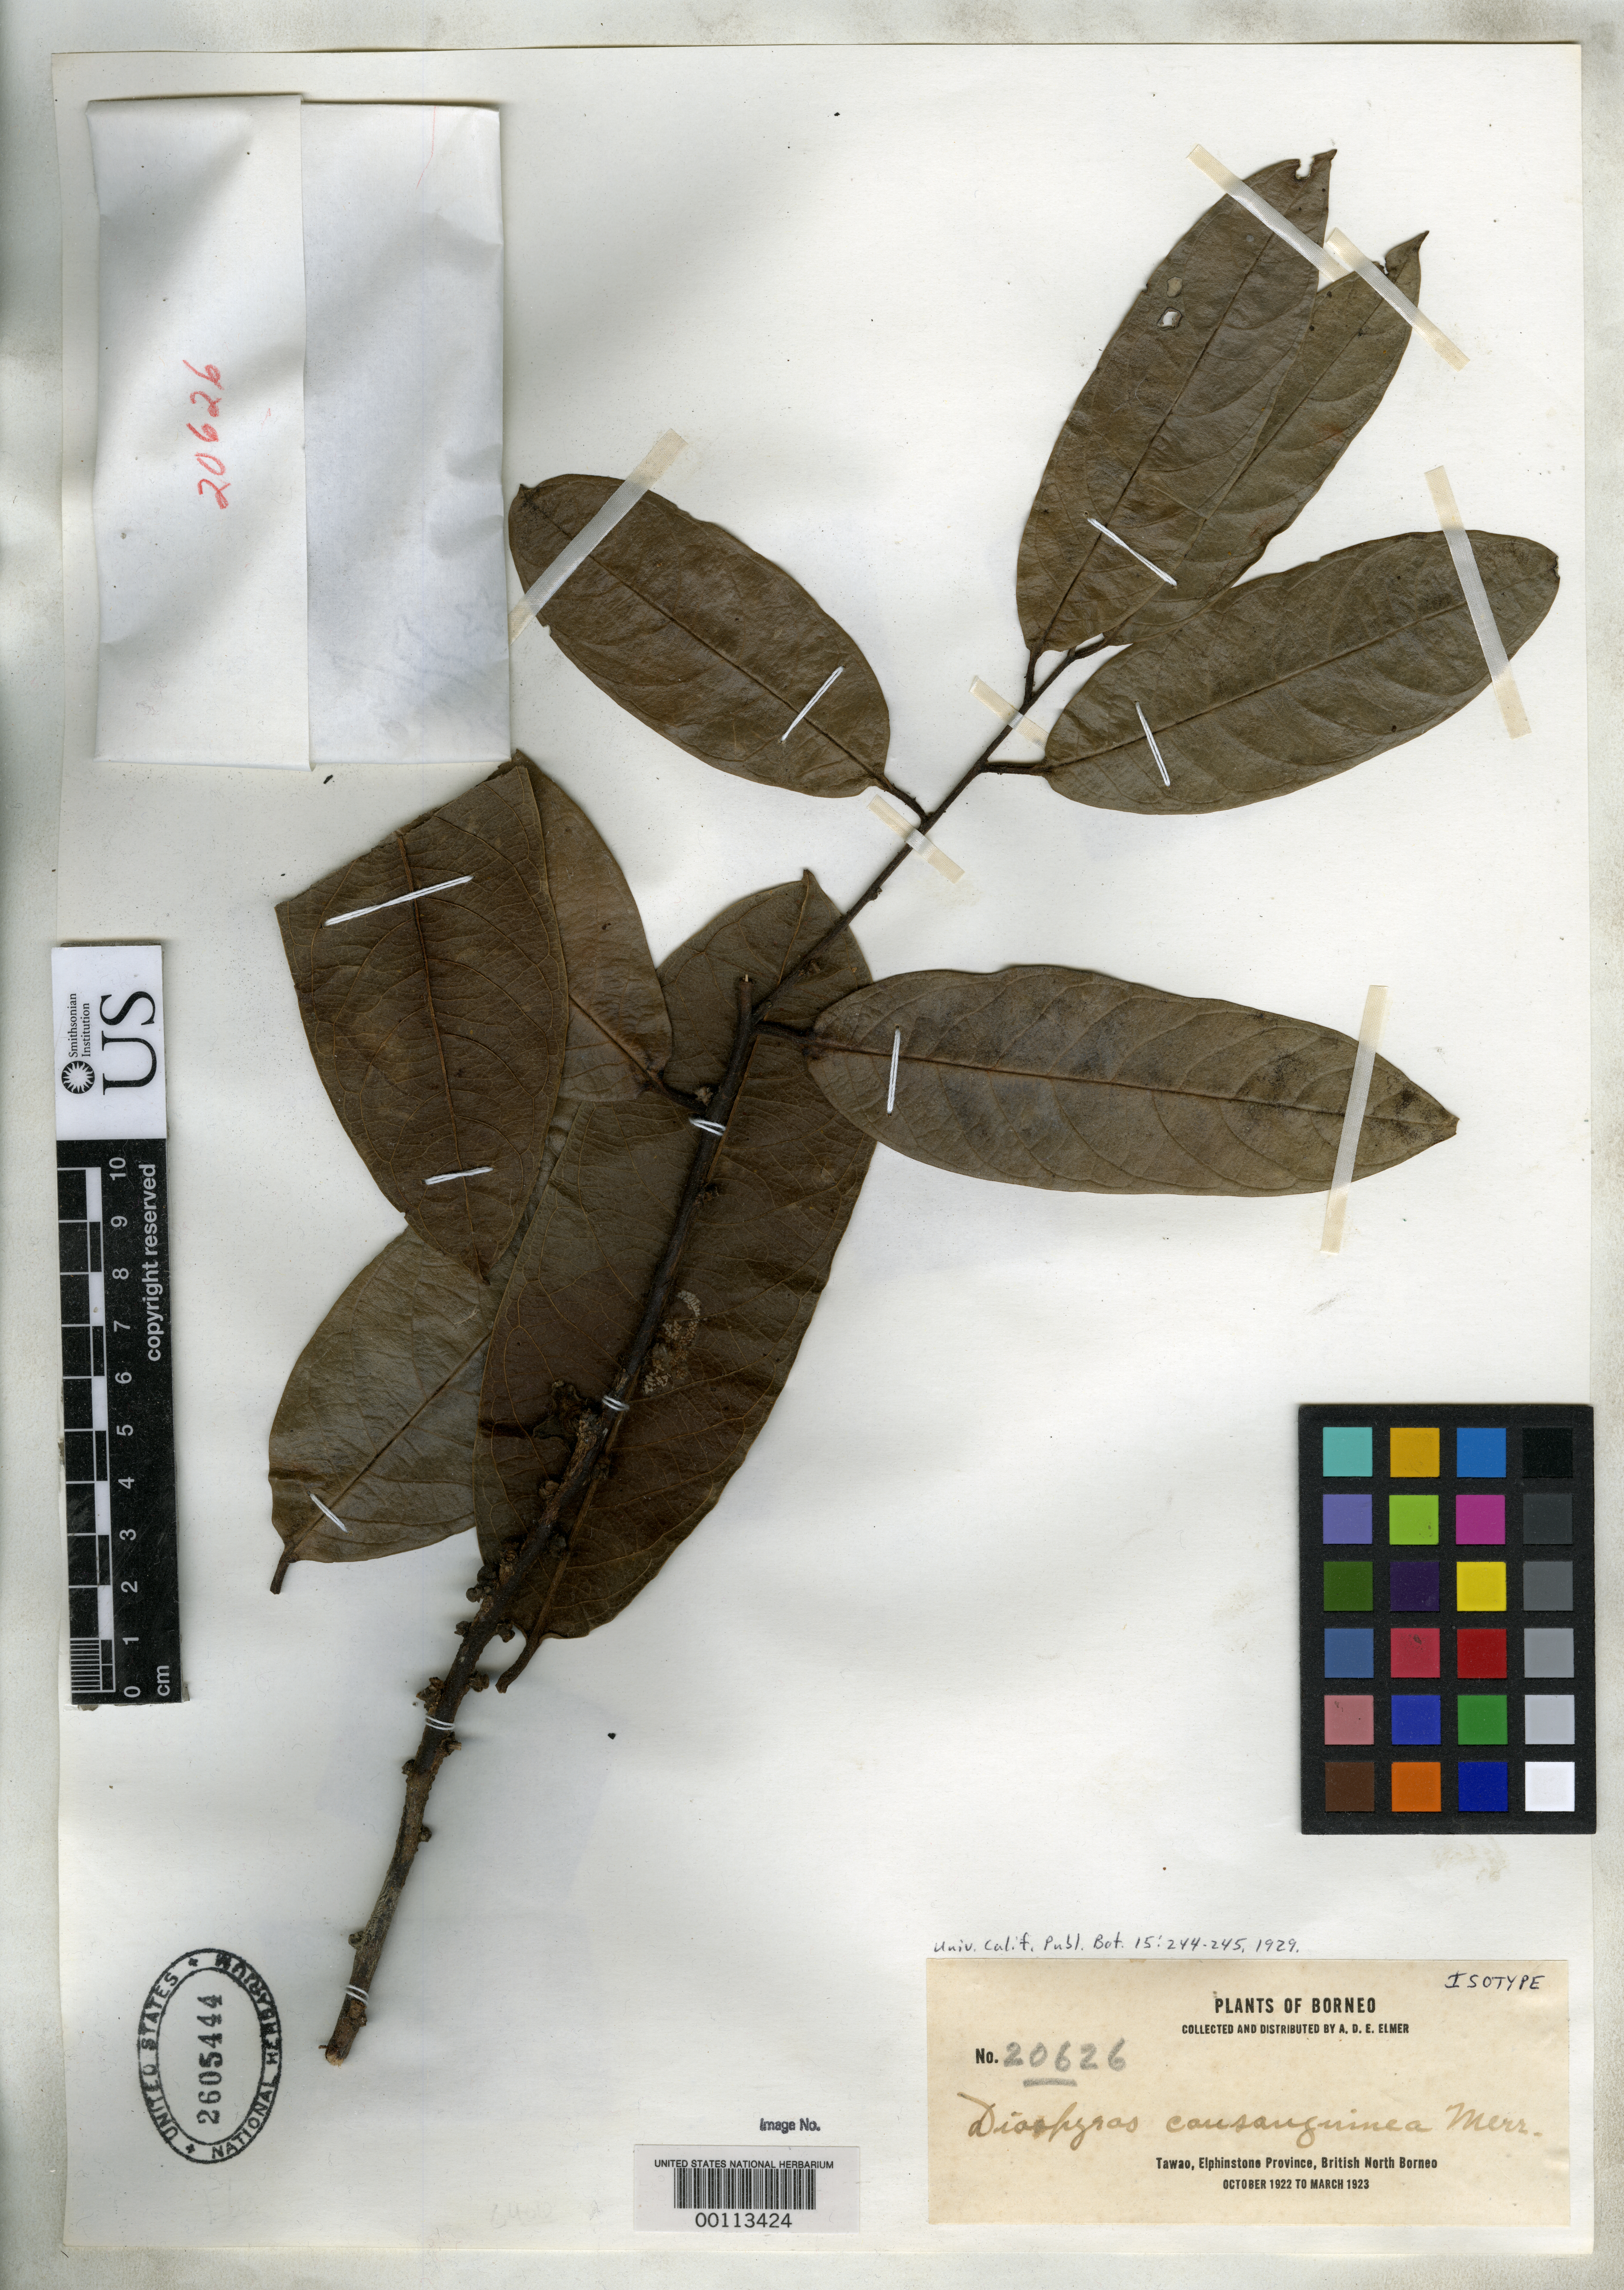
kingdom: Plantae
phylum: Tracheophyta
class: Magnoliopsida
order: Ericales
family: Ebenaceae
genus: Diospyros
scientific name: Diospyros consanguinea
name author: Merr.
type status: Isotype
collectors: A. D. E. Elmer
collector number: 20626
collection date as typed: Oct 1922 to -- Mar 1923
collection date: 1922-10/1923-03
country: Malaysia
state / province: Sabah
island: Borneo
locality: Near Tawao.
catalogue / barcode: US 2605444